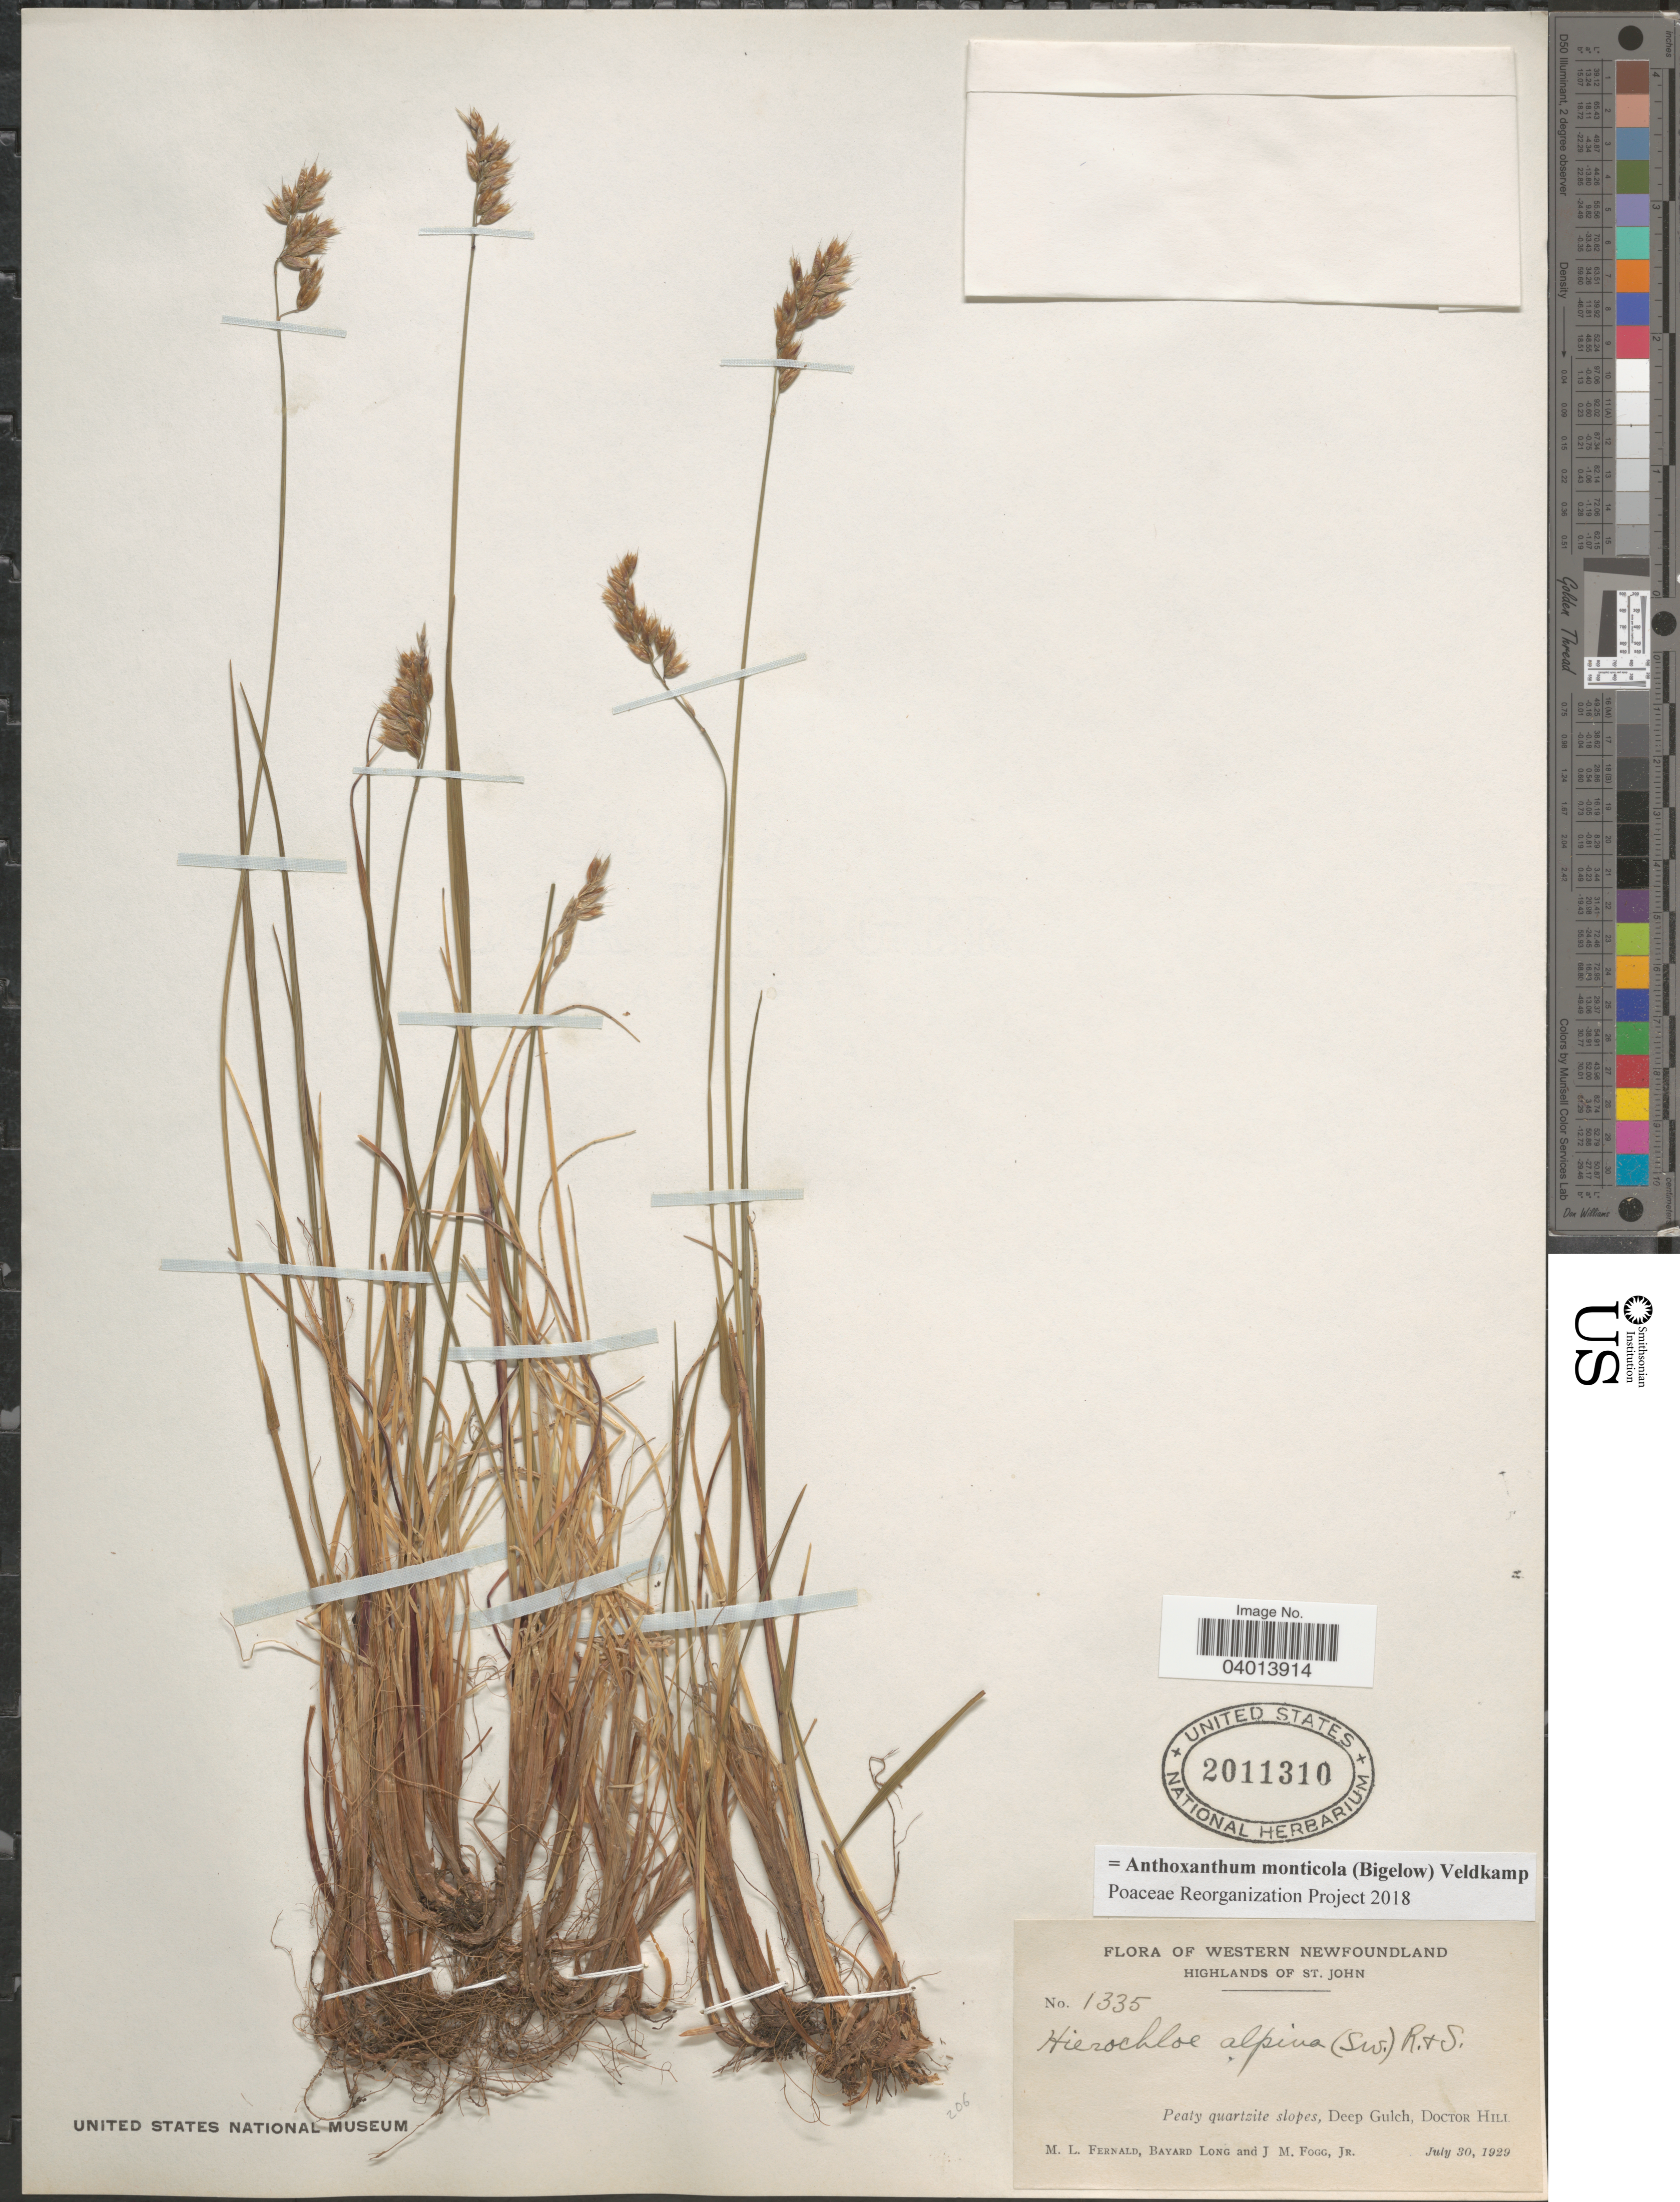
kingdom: Plantae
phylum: Tracheophyta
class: Liliopsida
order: Poales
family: Poaceae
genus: Anthoxanthum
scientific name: Anthoxanthum monticola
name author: (Bigelow) Veldkamp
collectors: M. L. Fernald, B. Long & J. Fogg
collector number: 1335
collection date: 1929-07-30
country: Canada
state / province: Newfoundland and Labrador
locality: Western Newfoundland. Highlands of St. John. Peaty quartzite slopes, Deep Gulch,Doctor Hill.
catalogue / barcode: US 2011310